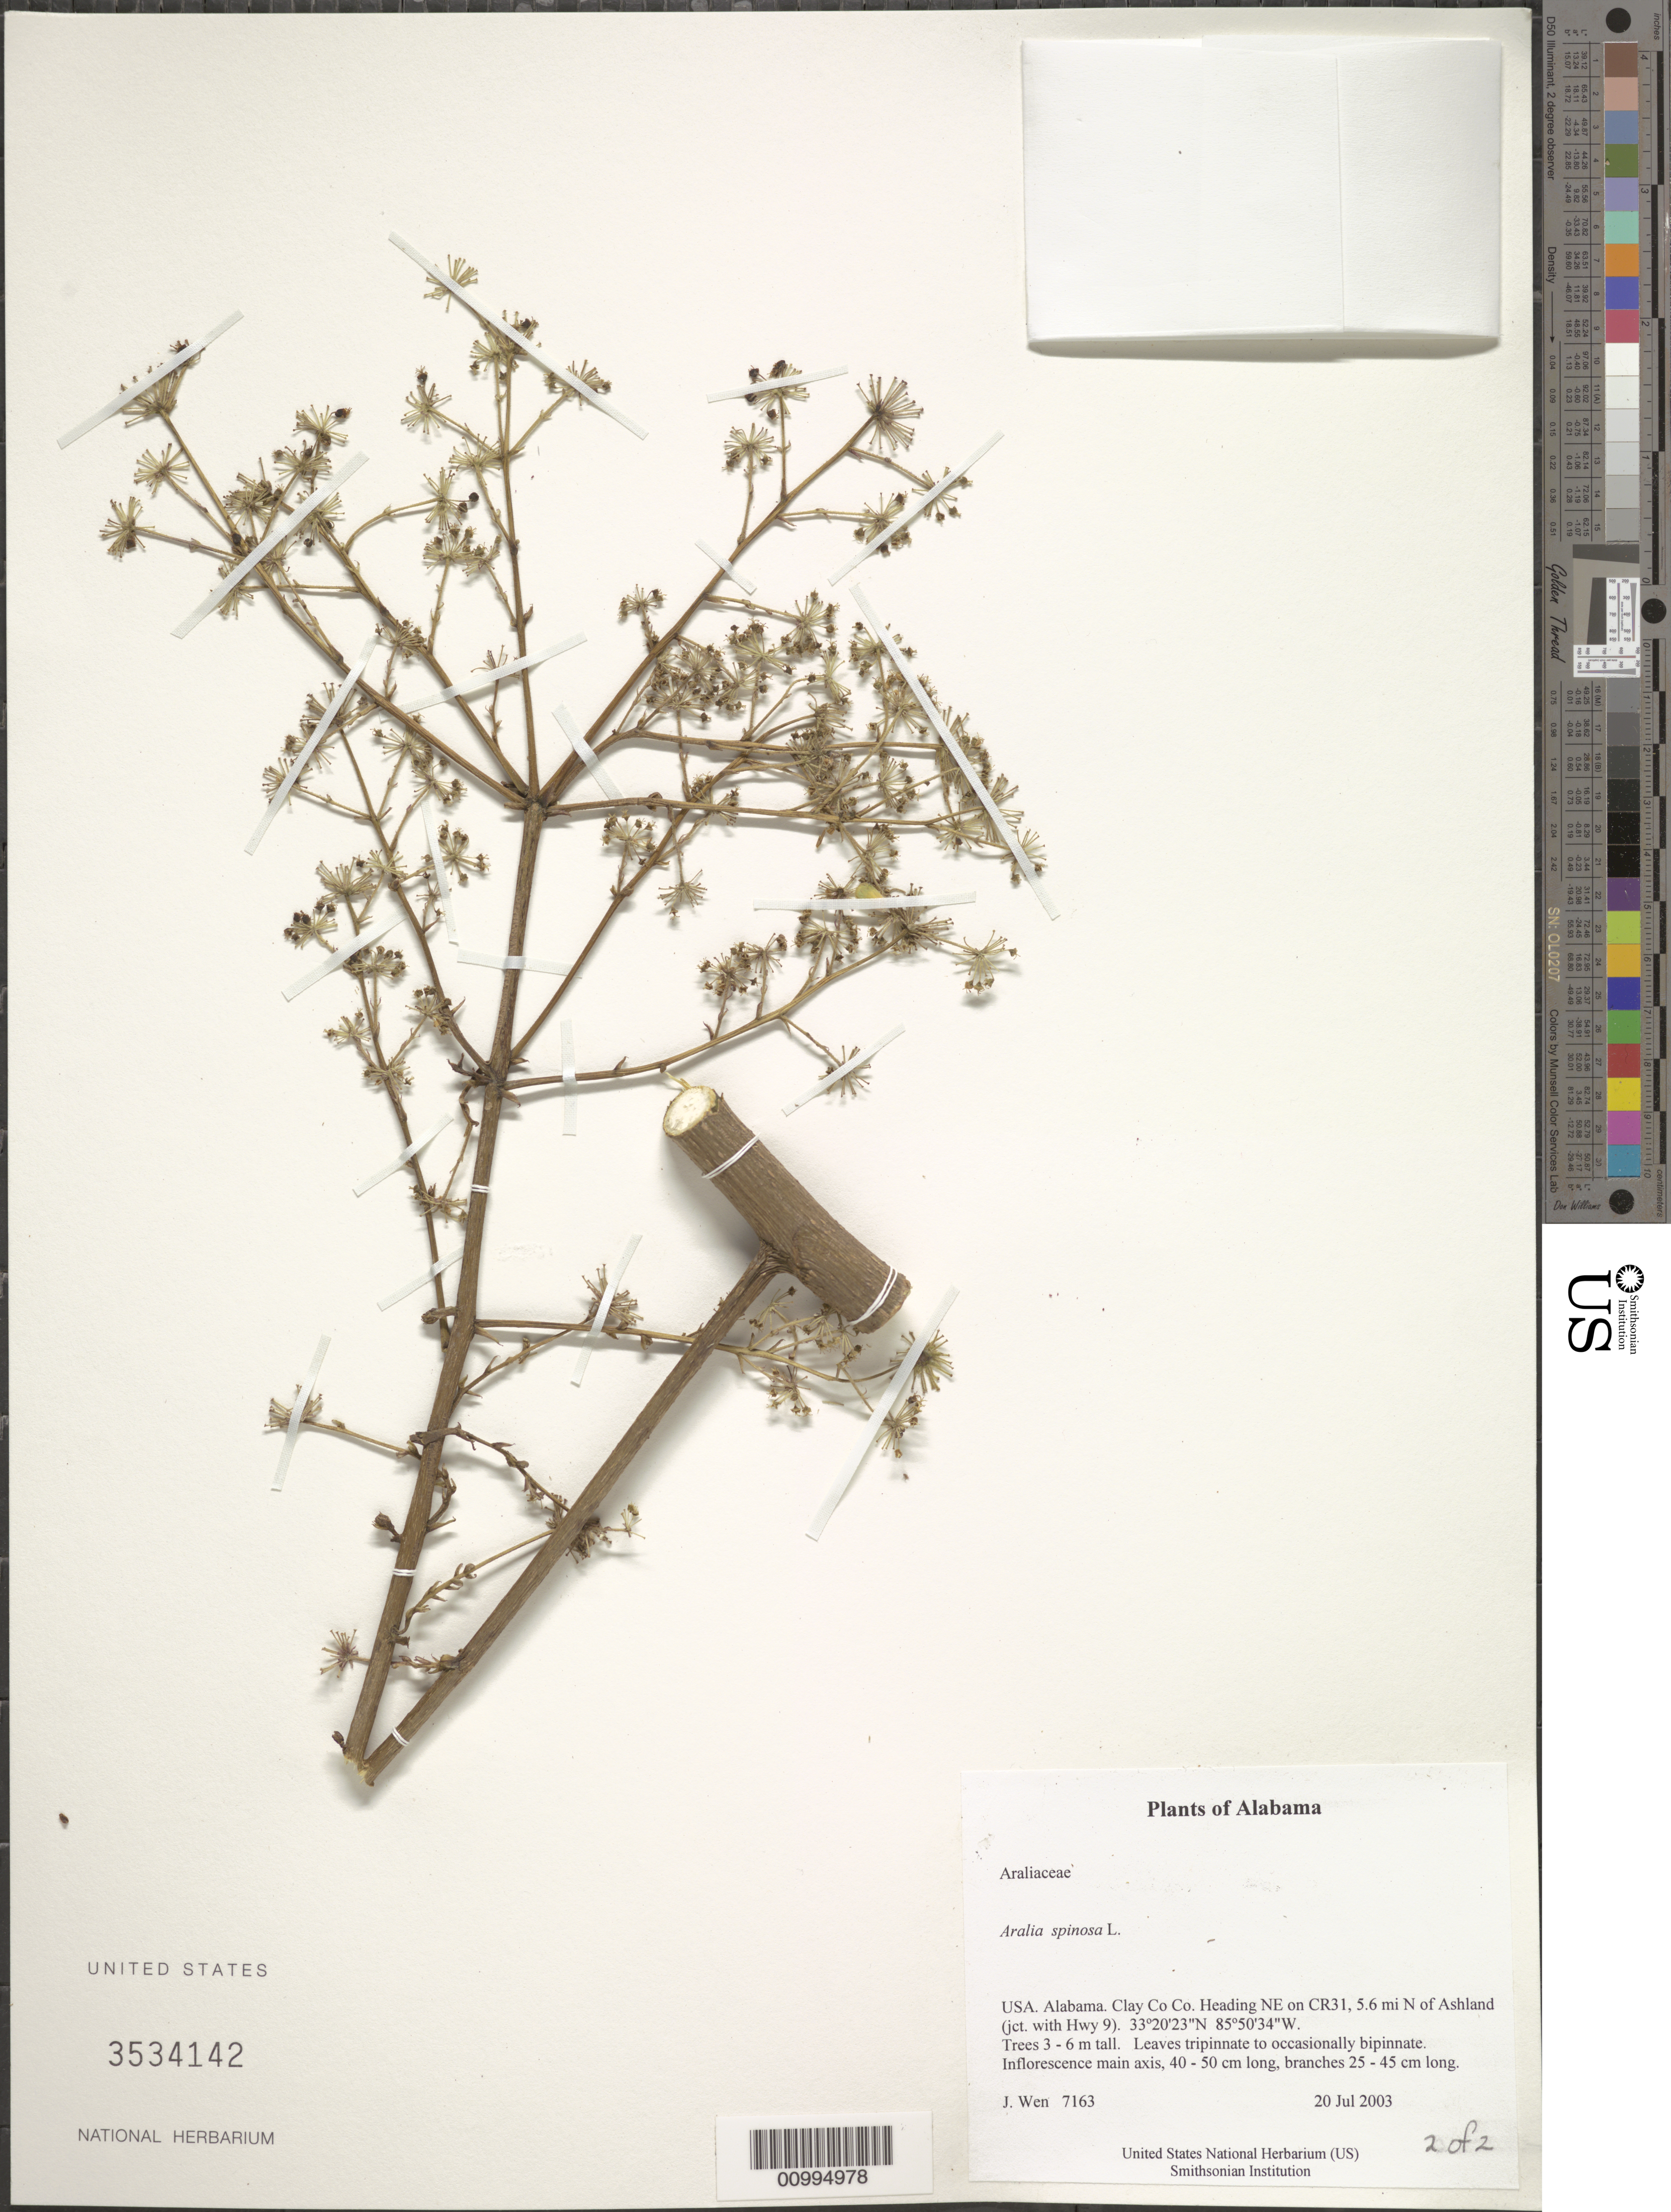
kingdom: Plantae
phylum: Tracheophyta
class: Magnoliopsida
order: Apiales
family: Araliaceae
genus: Aralia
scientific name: Aralia spinosa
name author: L.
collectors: J. Wen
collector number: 7163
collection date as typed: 20 Jul 2003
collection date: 2003-07-20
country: United States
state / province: Alabama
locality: Heading NE on CR31, 5.6 mi N of Ashland (jct. with Hwy 9)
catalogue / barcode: US 3534142